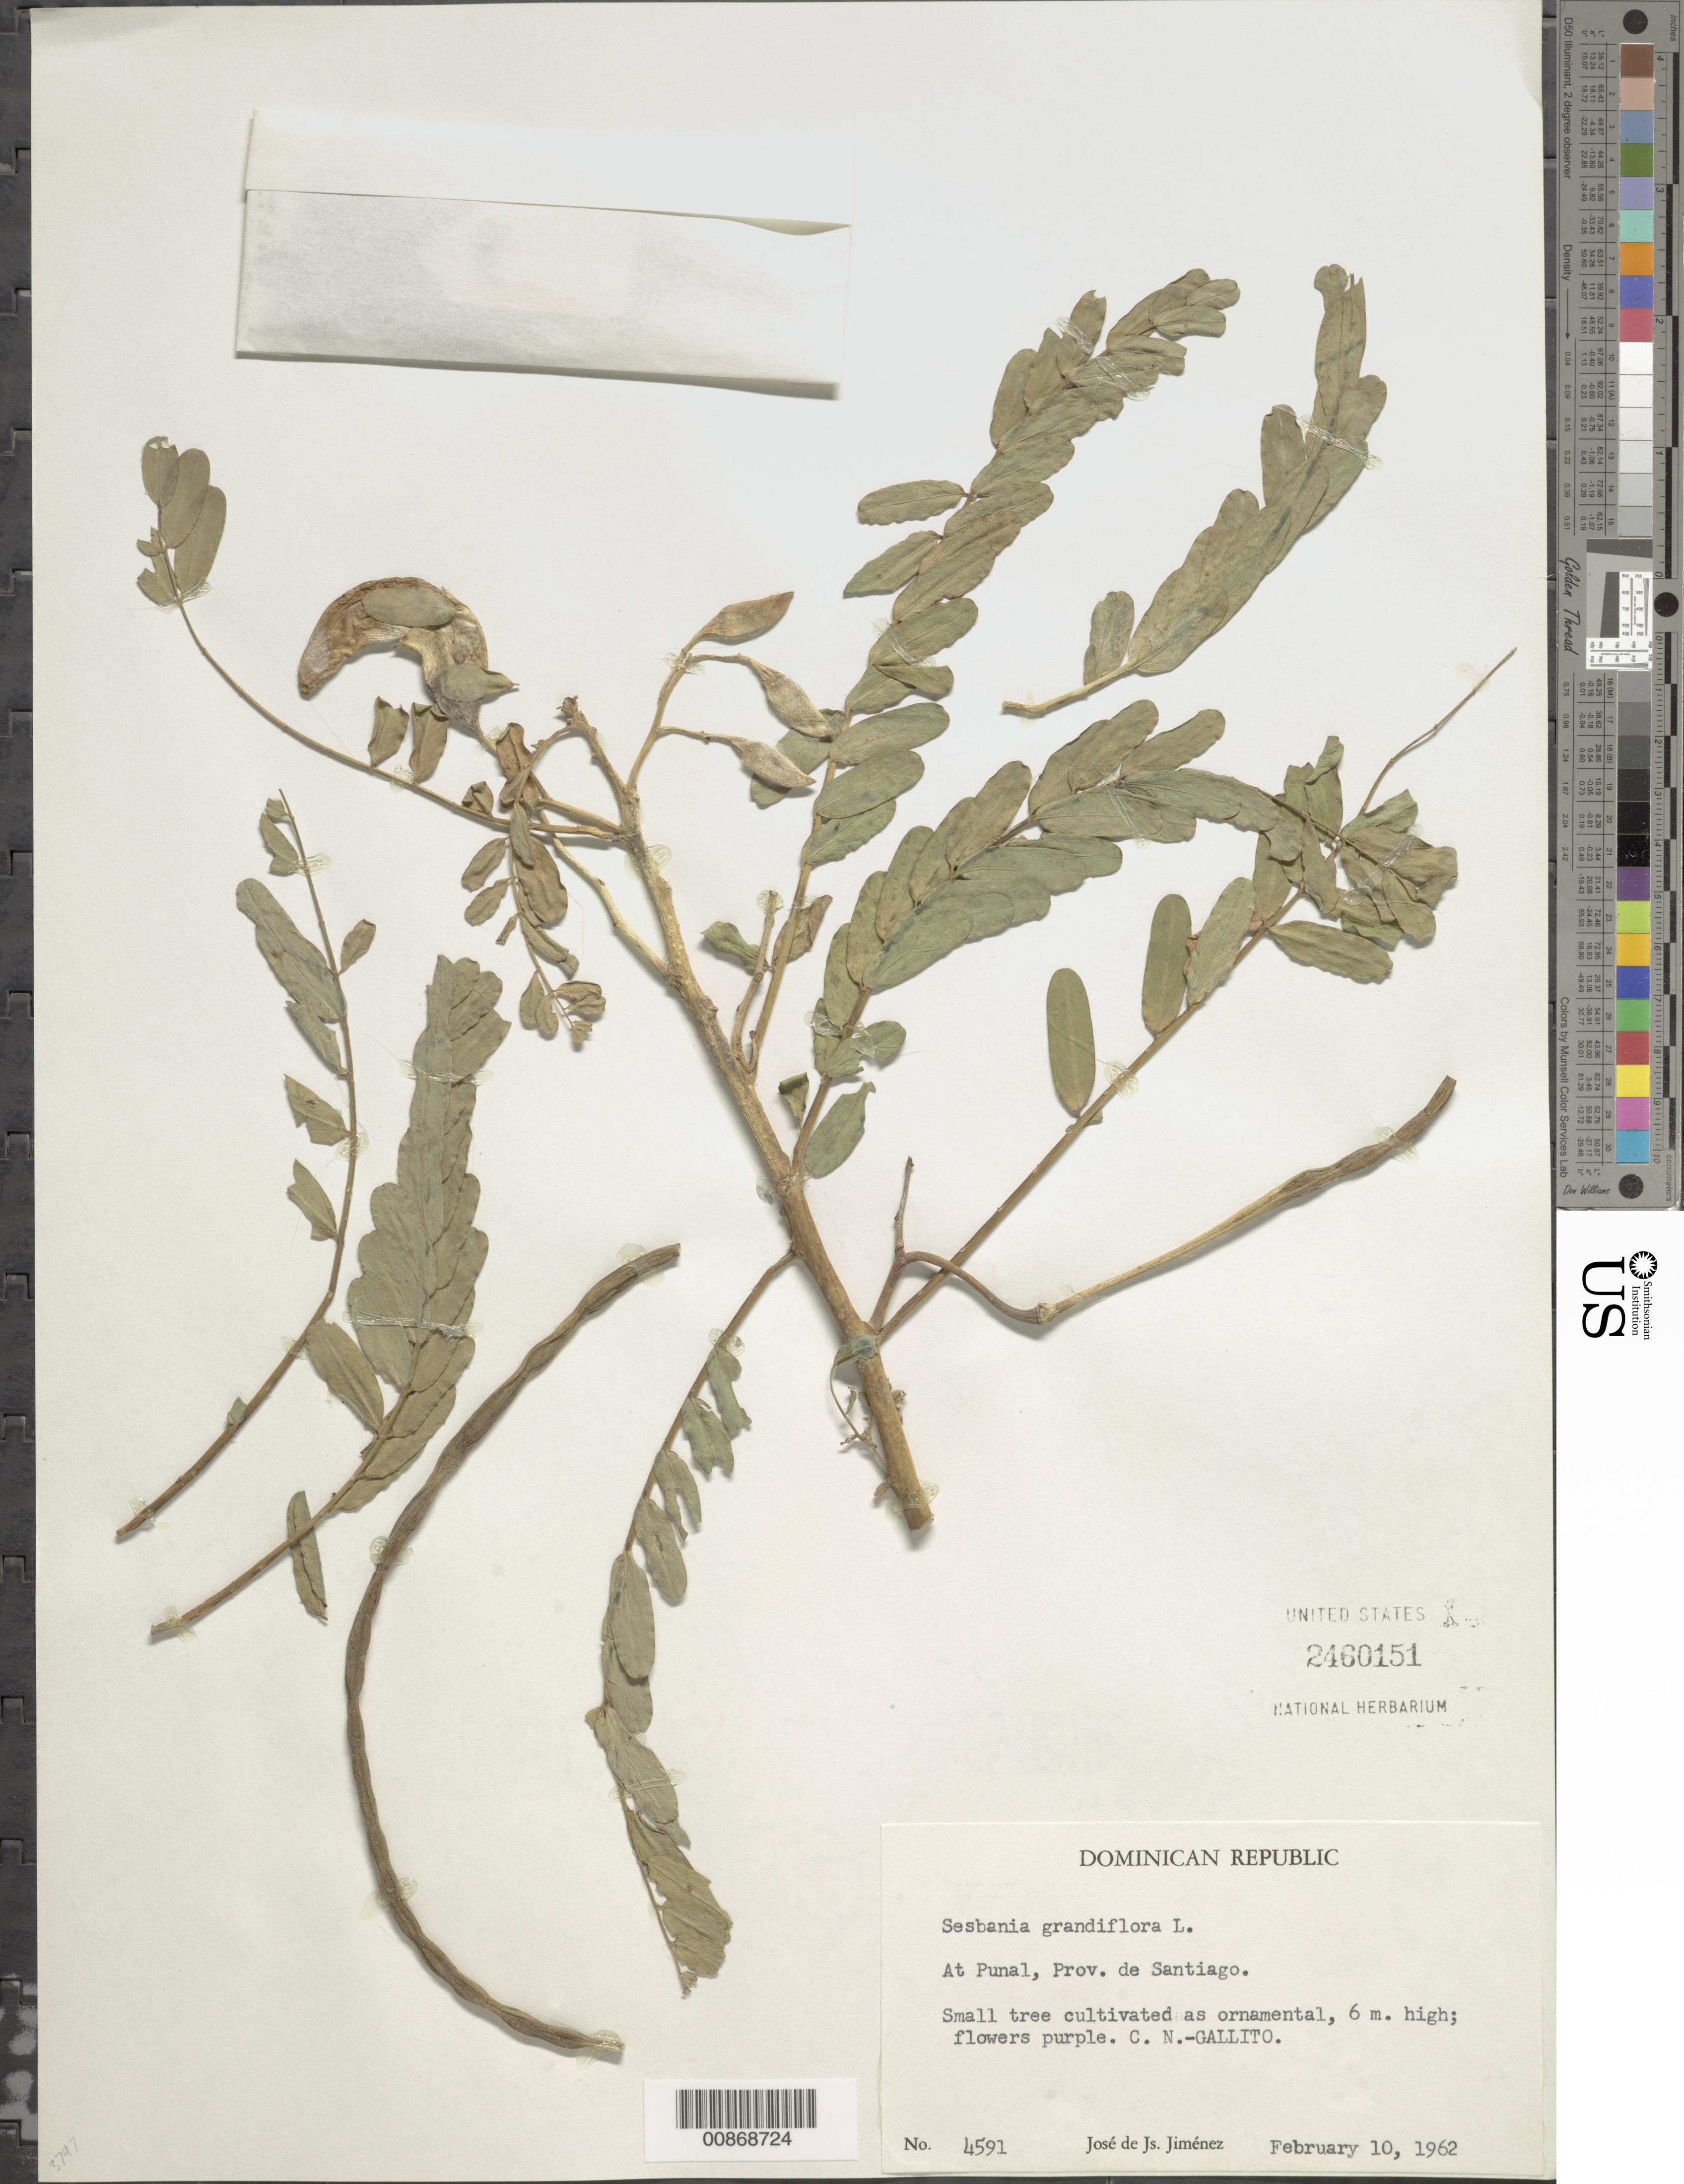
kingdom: Plantae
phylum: Tracheophyta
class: Magnoliopsida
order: Fabales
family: Fabaceae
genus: Sesbania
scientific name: Sesbania grandiflora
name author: (L.) Poir.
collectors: J. J. Jiménez Almonte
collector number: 4591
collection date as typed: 10 Feb 1962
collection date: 1962-02-10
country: Dominican Republic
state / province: Santiago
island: Hispaniola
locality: At Punal.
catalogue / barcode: US 2460151